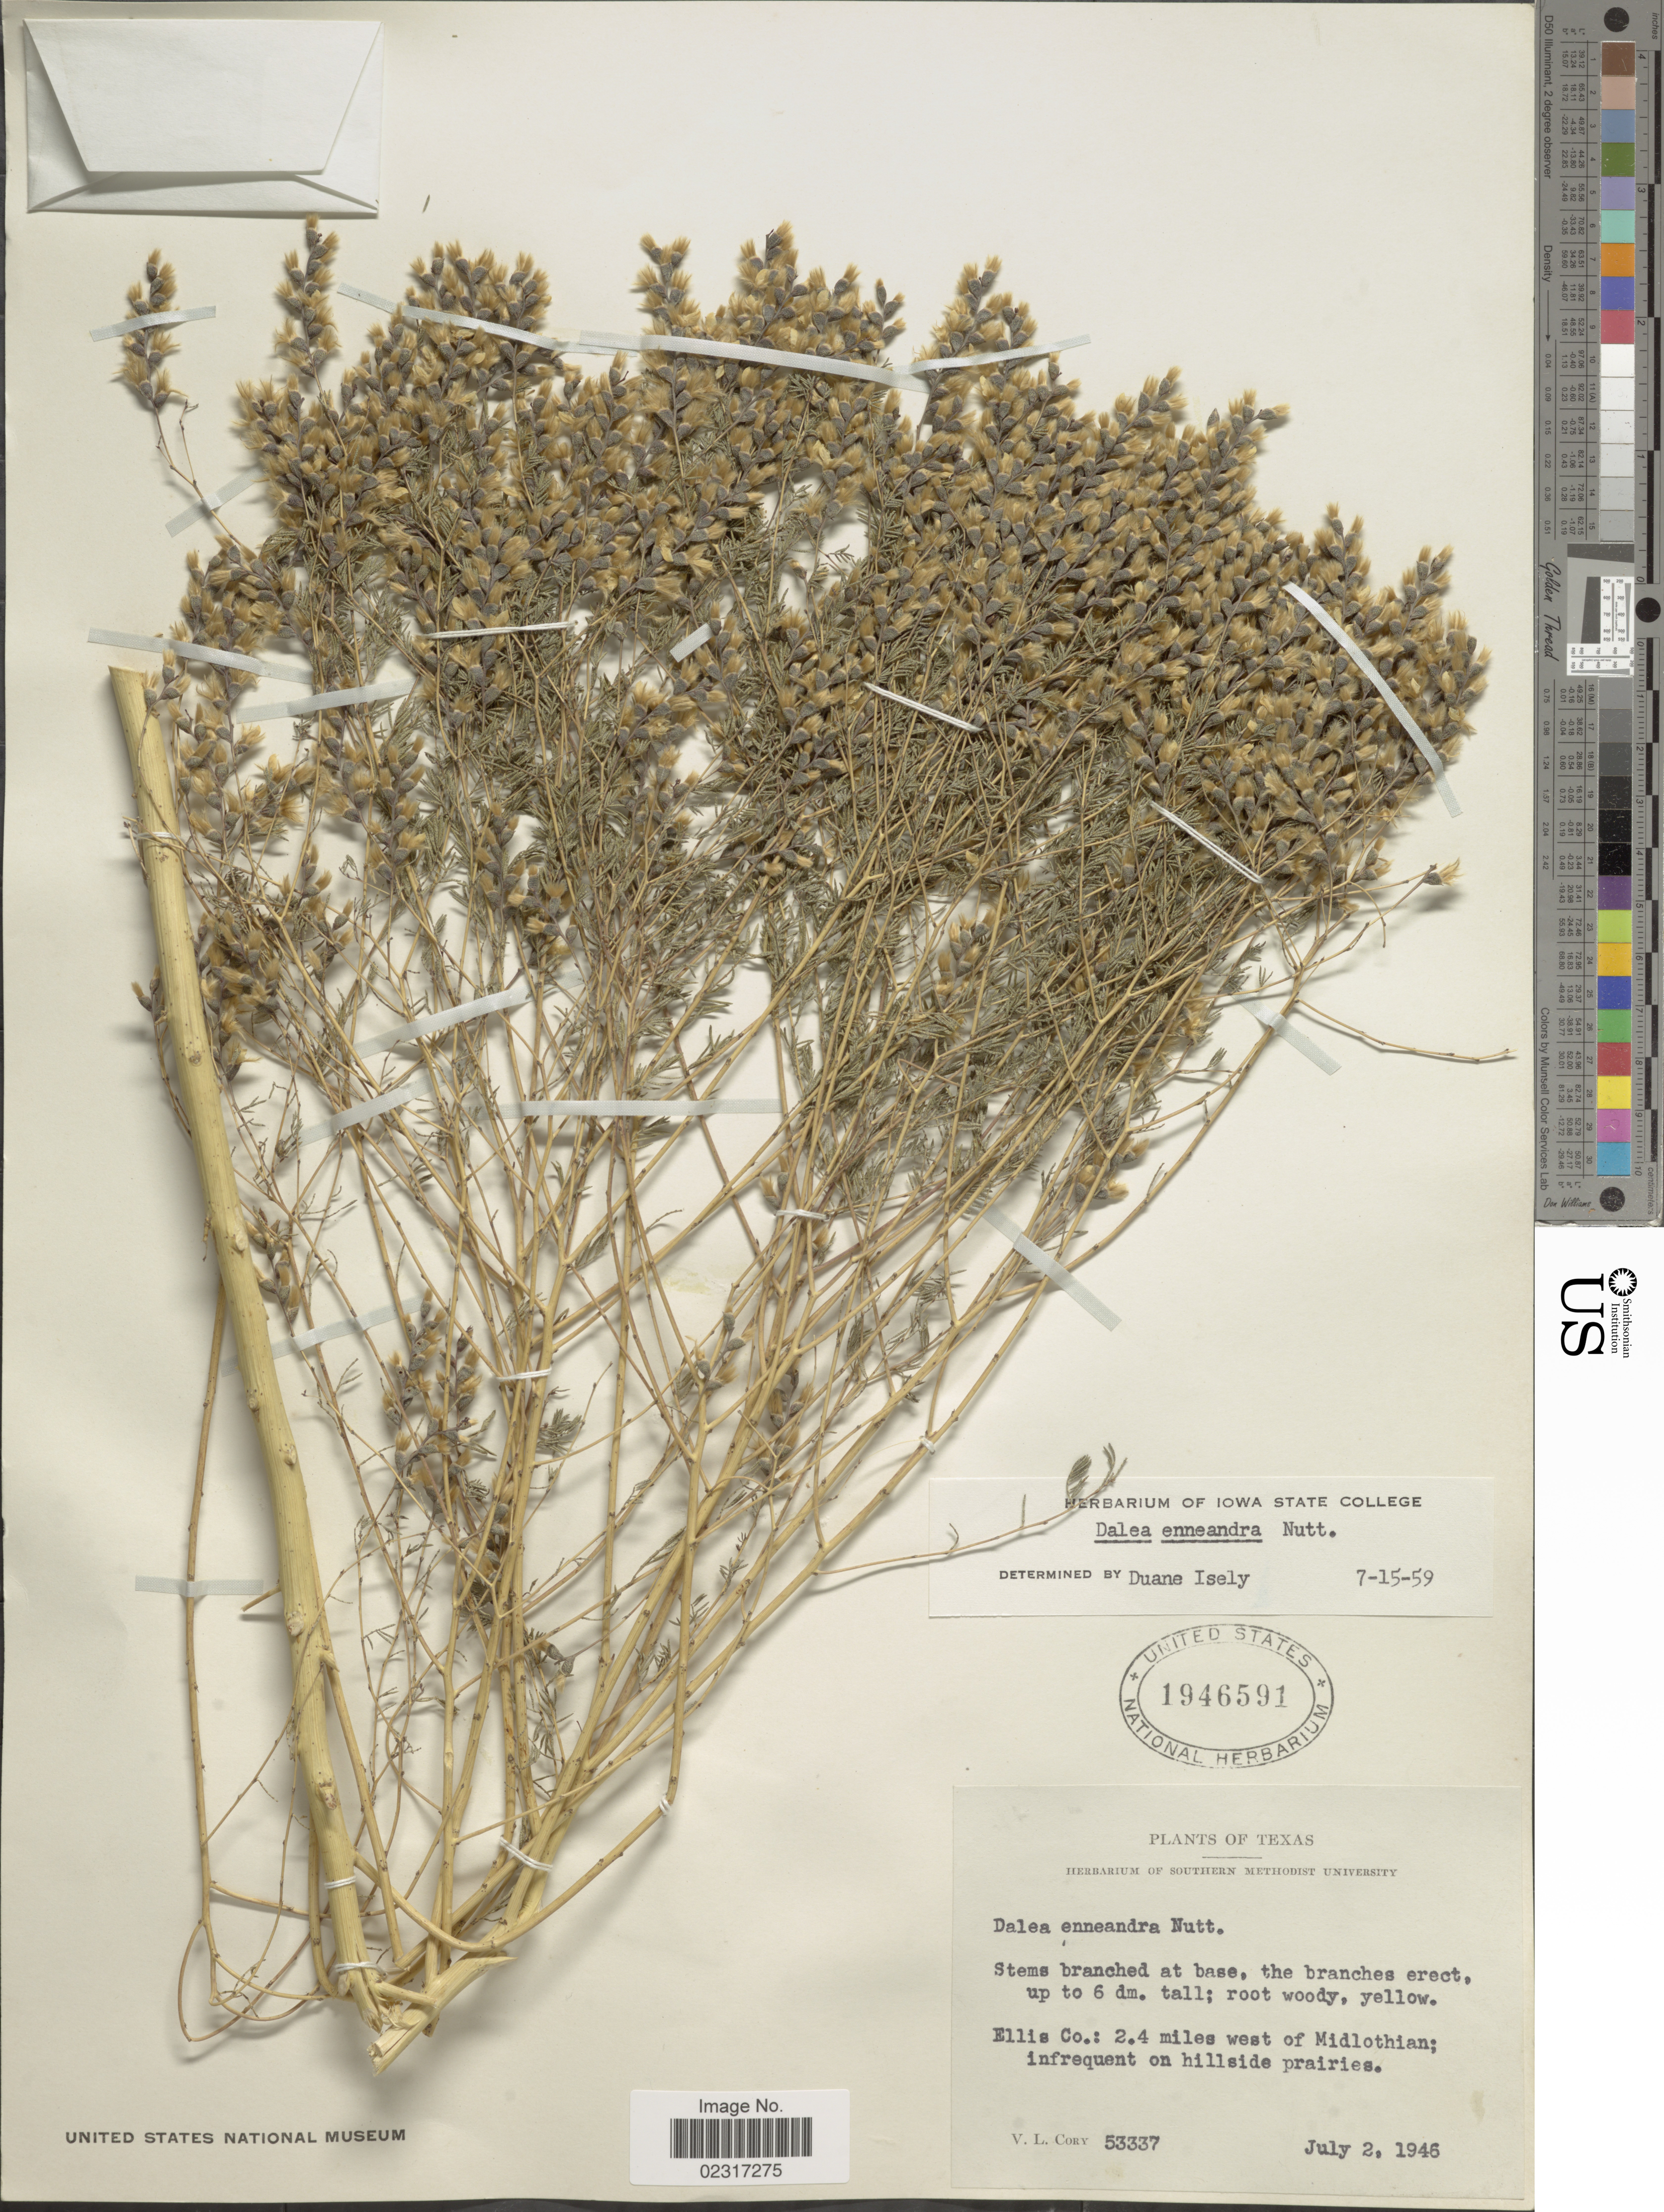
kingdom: Plantae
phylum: Tracheophyta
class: Magnoliopsida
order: Fabales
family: Fabaceae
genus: Dalea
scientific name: Dalea enneandra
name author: Nutt.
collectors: V. Cory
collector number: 53337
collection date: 1946-07-02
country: United States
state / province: Texas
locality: Ellis Co.: 2.4 miles west of Midlothian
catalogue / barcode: US 1946591